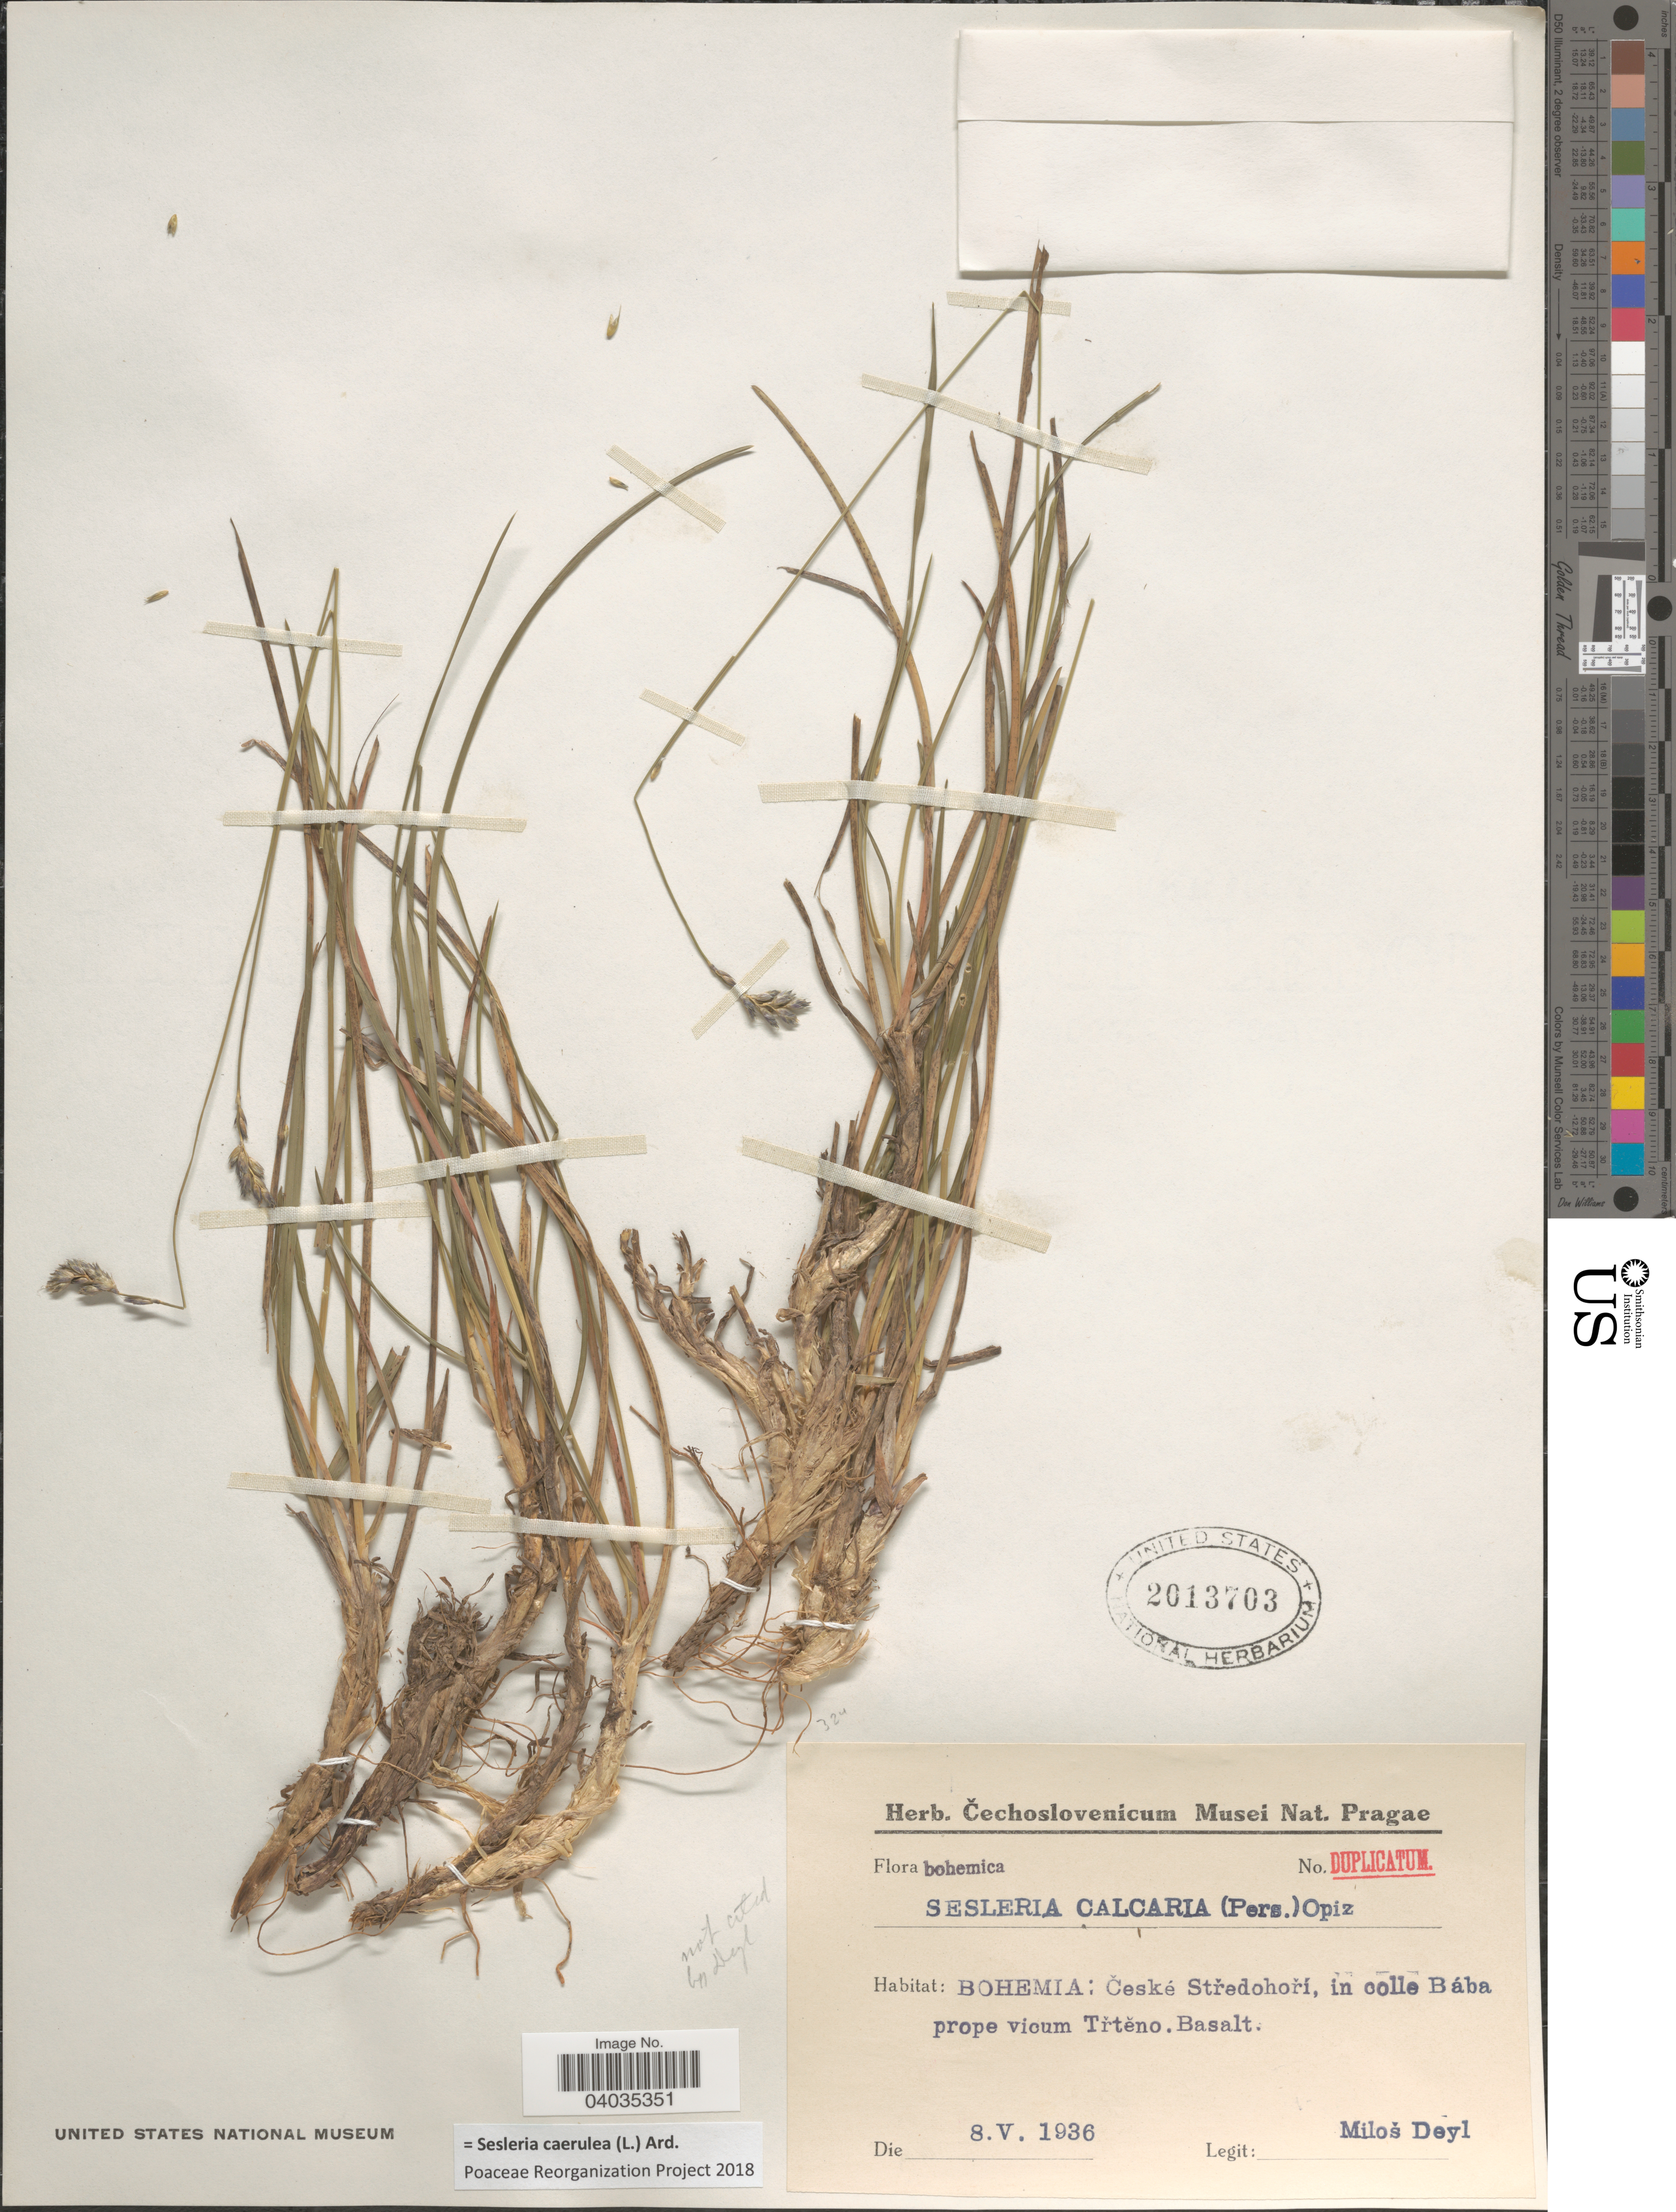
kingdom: Plantae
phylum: Tracheophyta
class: Liliopsida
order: Poales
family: Poaceae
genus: Sesleria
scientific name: Sesleria caerulea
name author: (L.) Ard.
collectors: M. Deyl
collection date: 1936-05-08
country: Czechia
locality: Bohemica. Bohemia: České Středohoří, in colle Bába prope vicum Třteno. Basalt.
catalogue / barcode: US 2013703